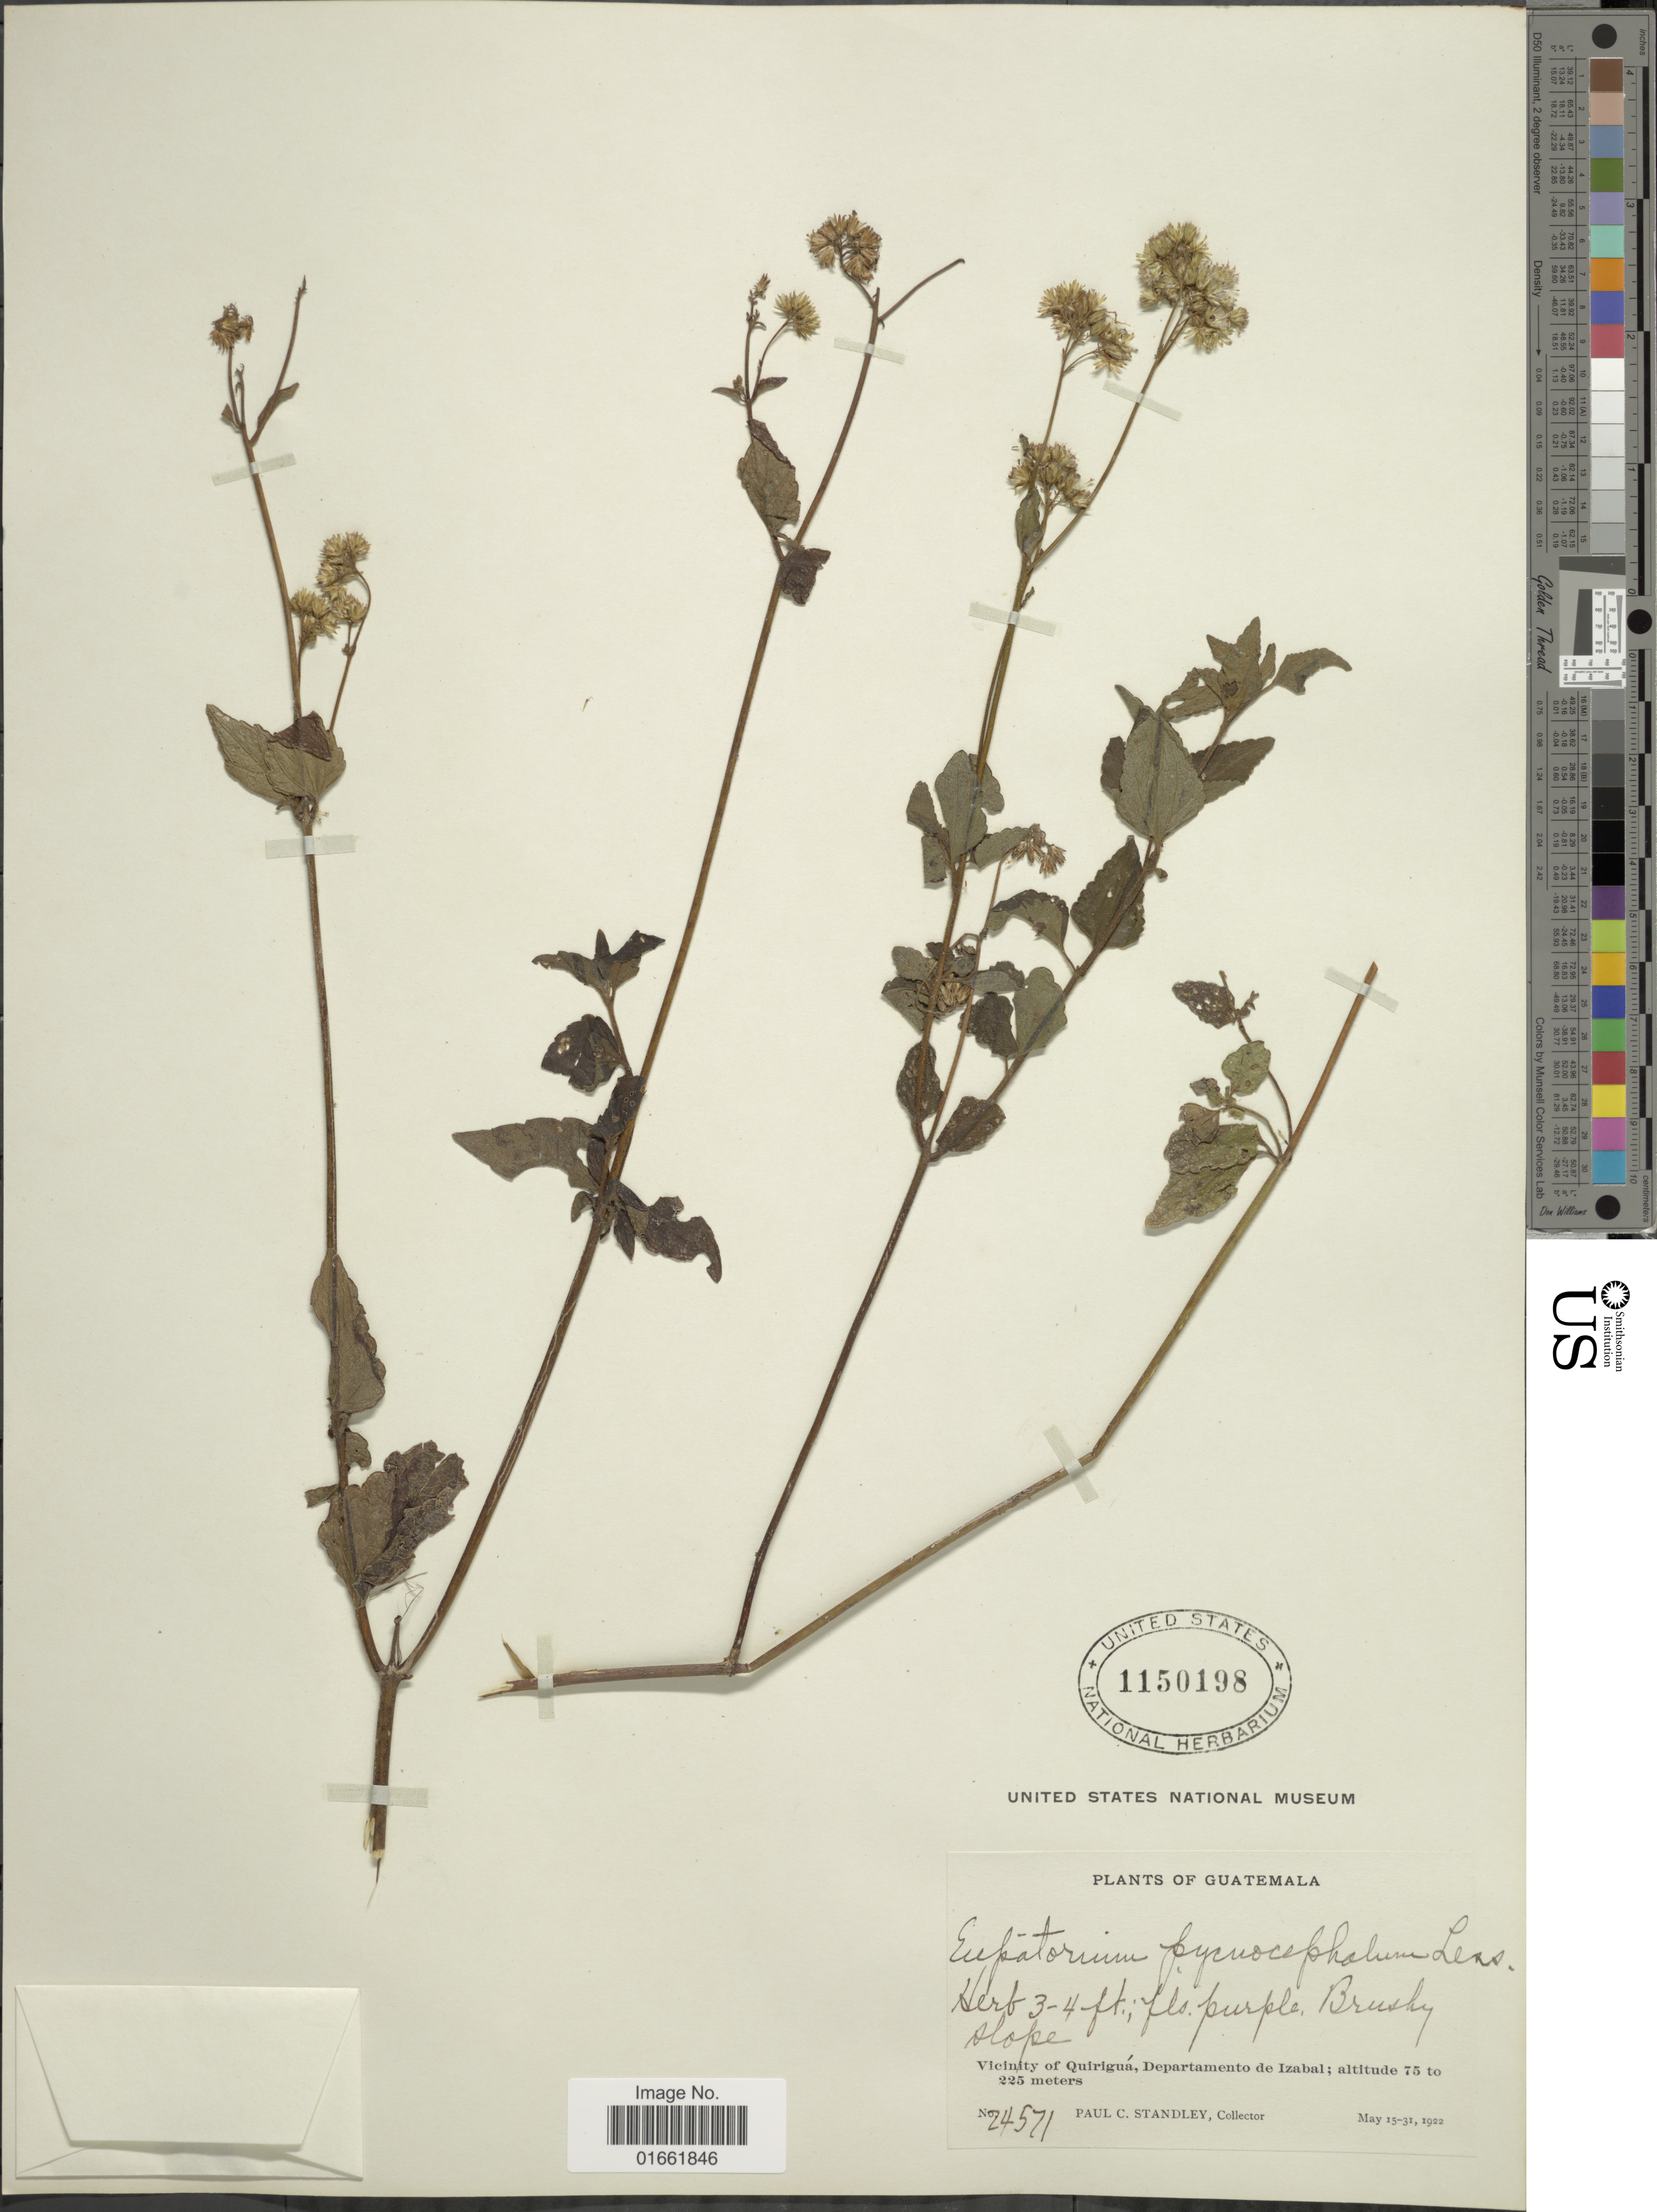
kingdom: Plantae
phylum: Tracheophyta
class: Magnoliopsida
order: Asterales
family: Asteraceae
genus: Fleischmannia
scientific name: Fleischmannia pratensis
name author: (Klatt) R.M. King & H. Rob.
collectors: P. C. Standley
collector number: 24571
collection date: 1922-05-15/1922-05-31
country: Guatemala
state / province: Izabal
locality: Vicinity of Quiriguá, Departamento de Izabal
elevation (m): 75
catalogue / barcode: US 1150198